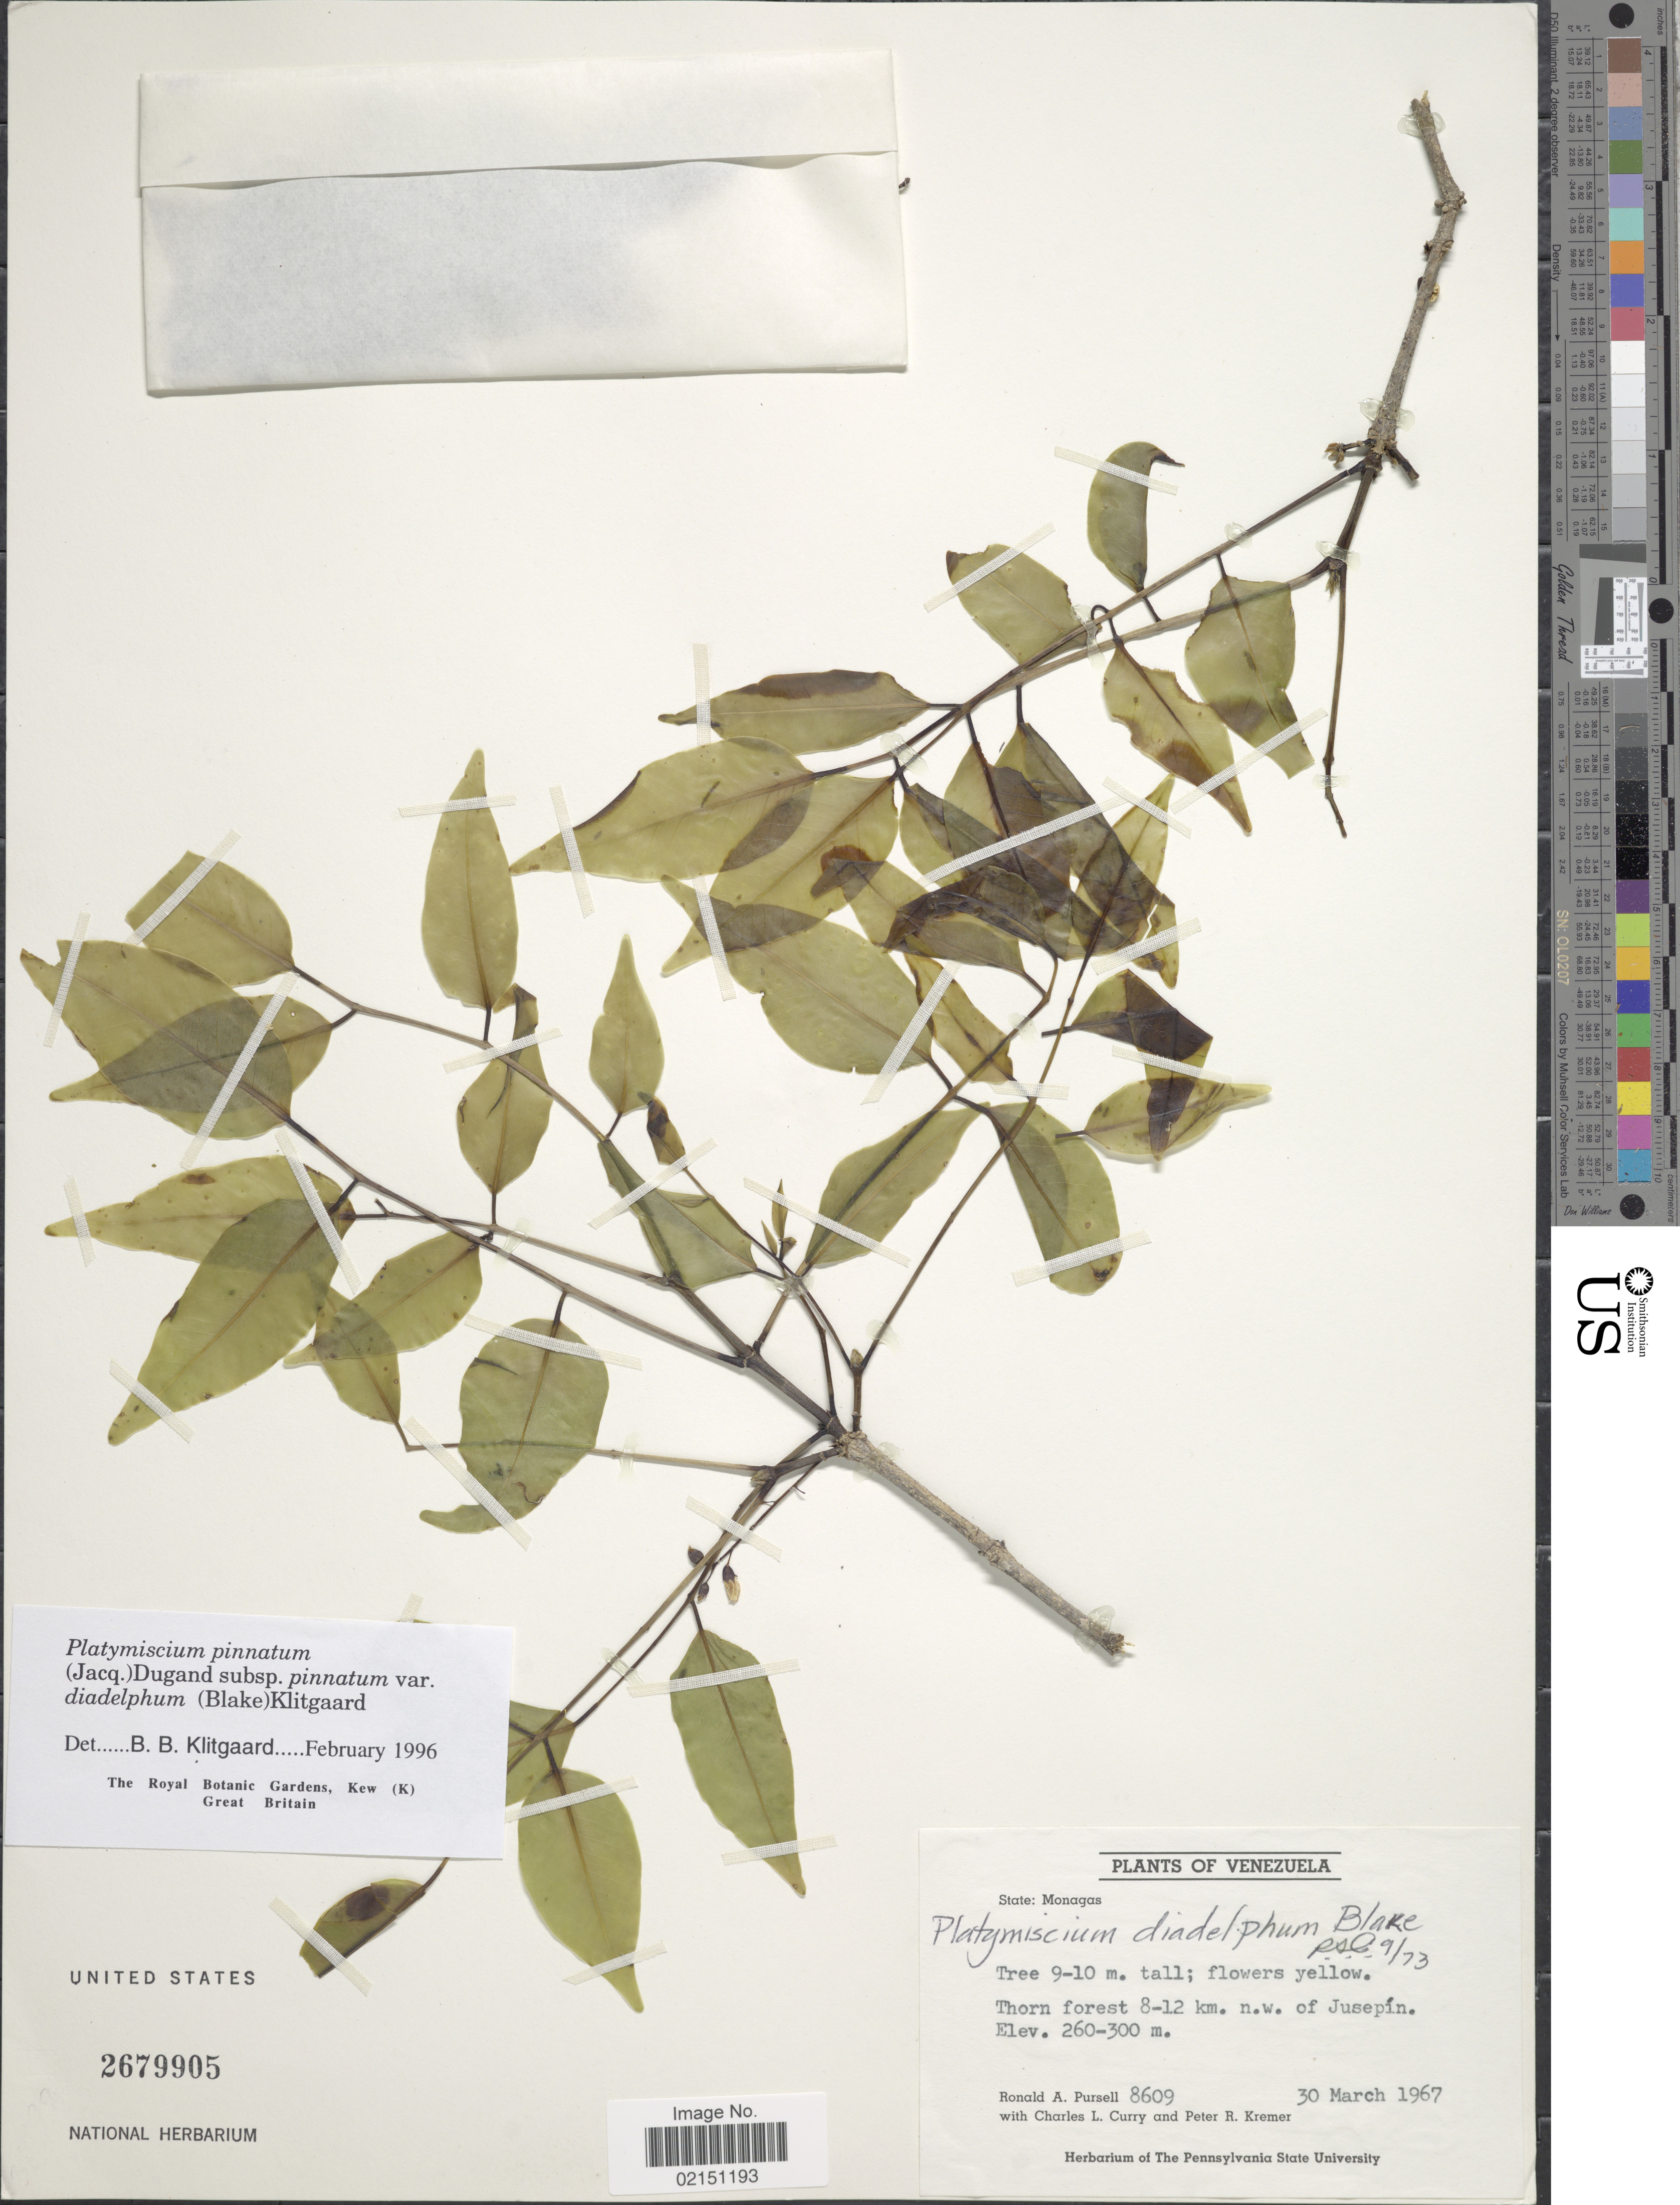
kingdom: Plantae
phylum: Tracheophyta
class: Magnoliopsida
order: Fabales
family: Fabaceae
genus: Platymiscium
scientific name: Platymiscium pinnatum var. diadelphum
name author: (S.F. Blake) Klitg.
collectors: R. A. Pursell, C. L. Curry & P. Kremer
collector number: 8609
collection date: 1967-03-30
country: Venezuela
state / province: Monagas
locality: Thorn forest 8-12 km. n.w. of Jusepin.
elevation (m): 260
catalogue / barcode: US 2679905